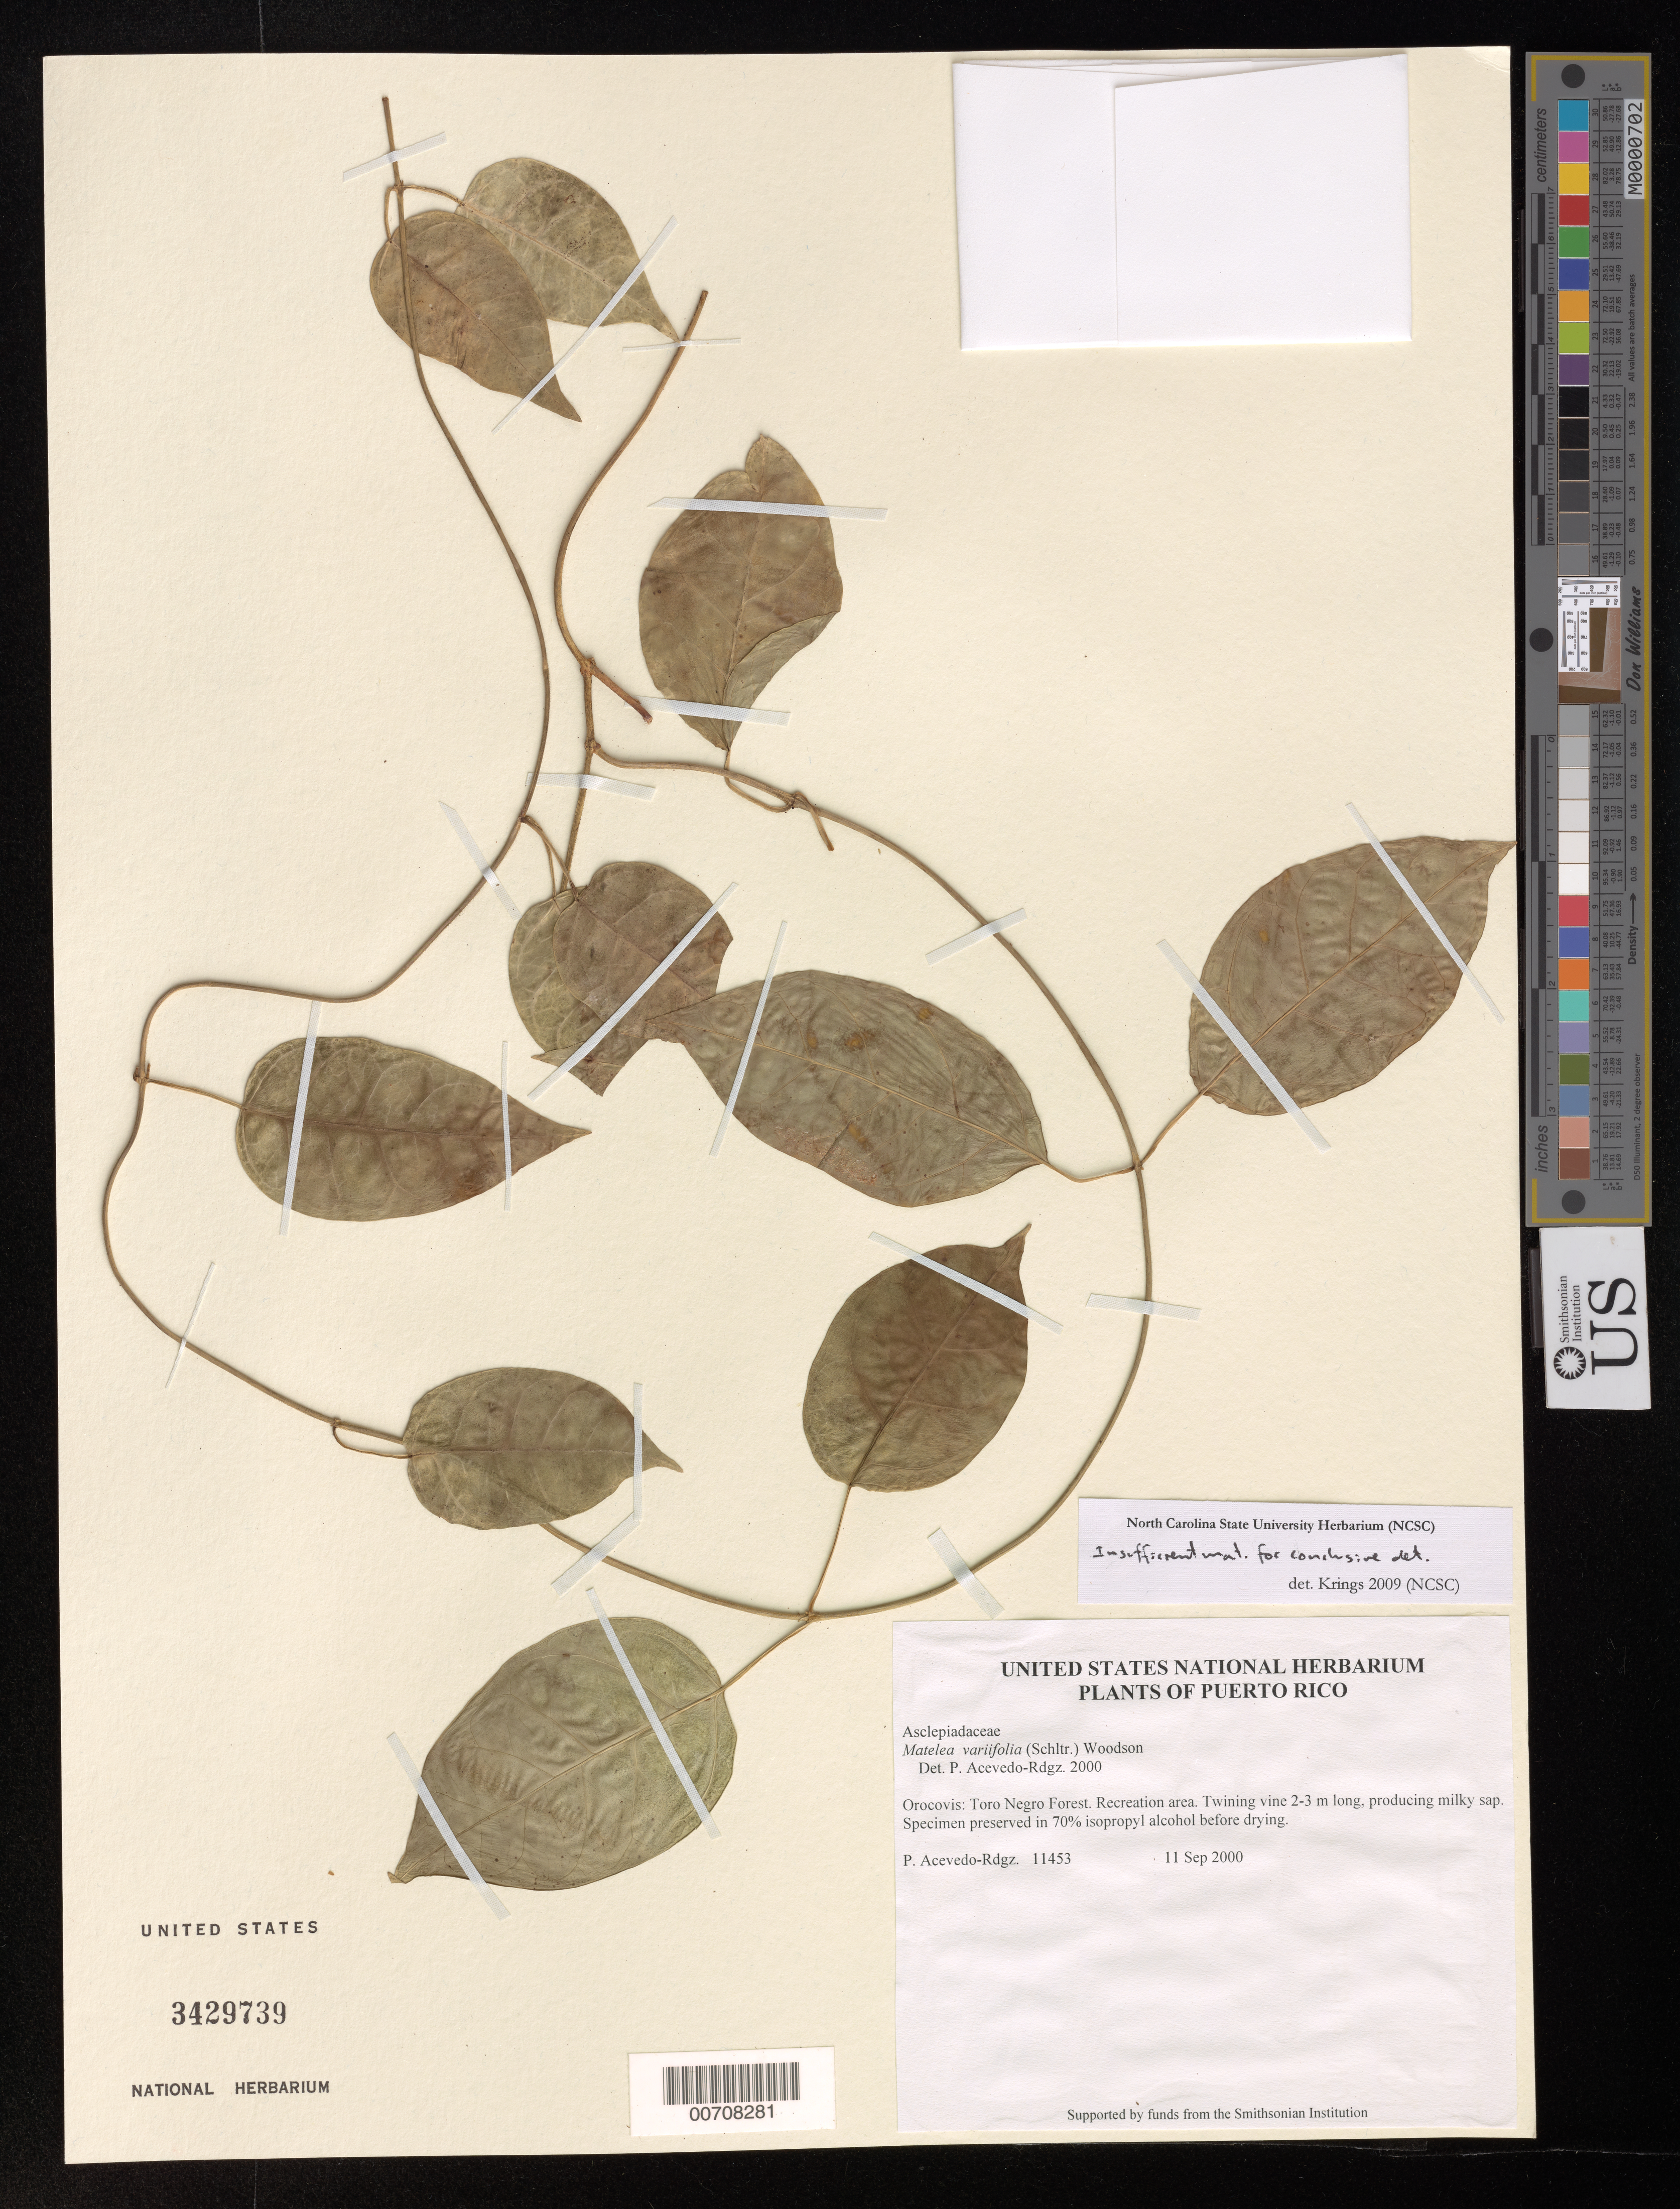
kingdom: Plantae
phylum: Tracheophyta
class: Magnoliopsida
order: Gentianales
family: Apocynaceae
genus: Matelea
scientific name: Matelea variifolia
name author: (Schltr.) Woodson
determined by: Acevedo-Rodríguez, P., (BOT), Smithsonian Institution - National Museum of Natural History (UNITED STATES)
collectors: P. Acevedo-Rodr.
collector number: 11453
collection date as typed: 11 Sep 2000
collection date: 2000-09-11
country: Puerto Rico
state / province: Orocovis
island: Puerto Rico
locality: Orocovis: Toro Negro Forest.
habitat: Recreation area.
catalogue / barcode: US 3429739